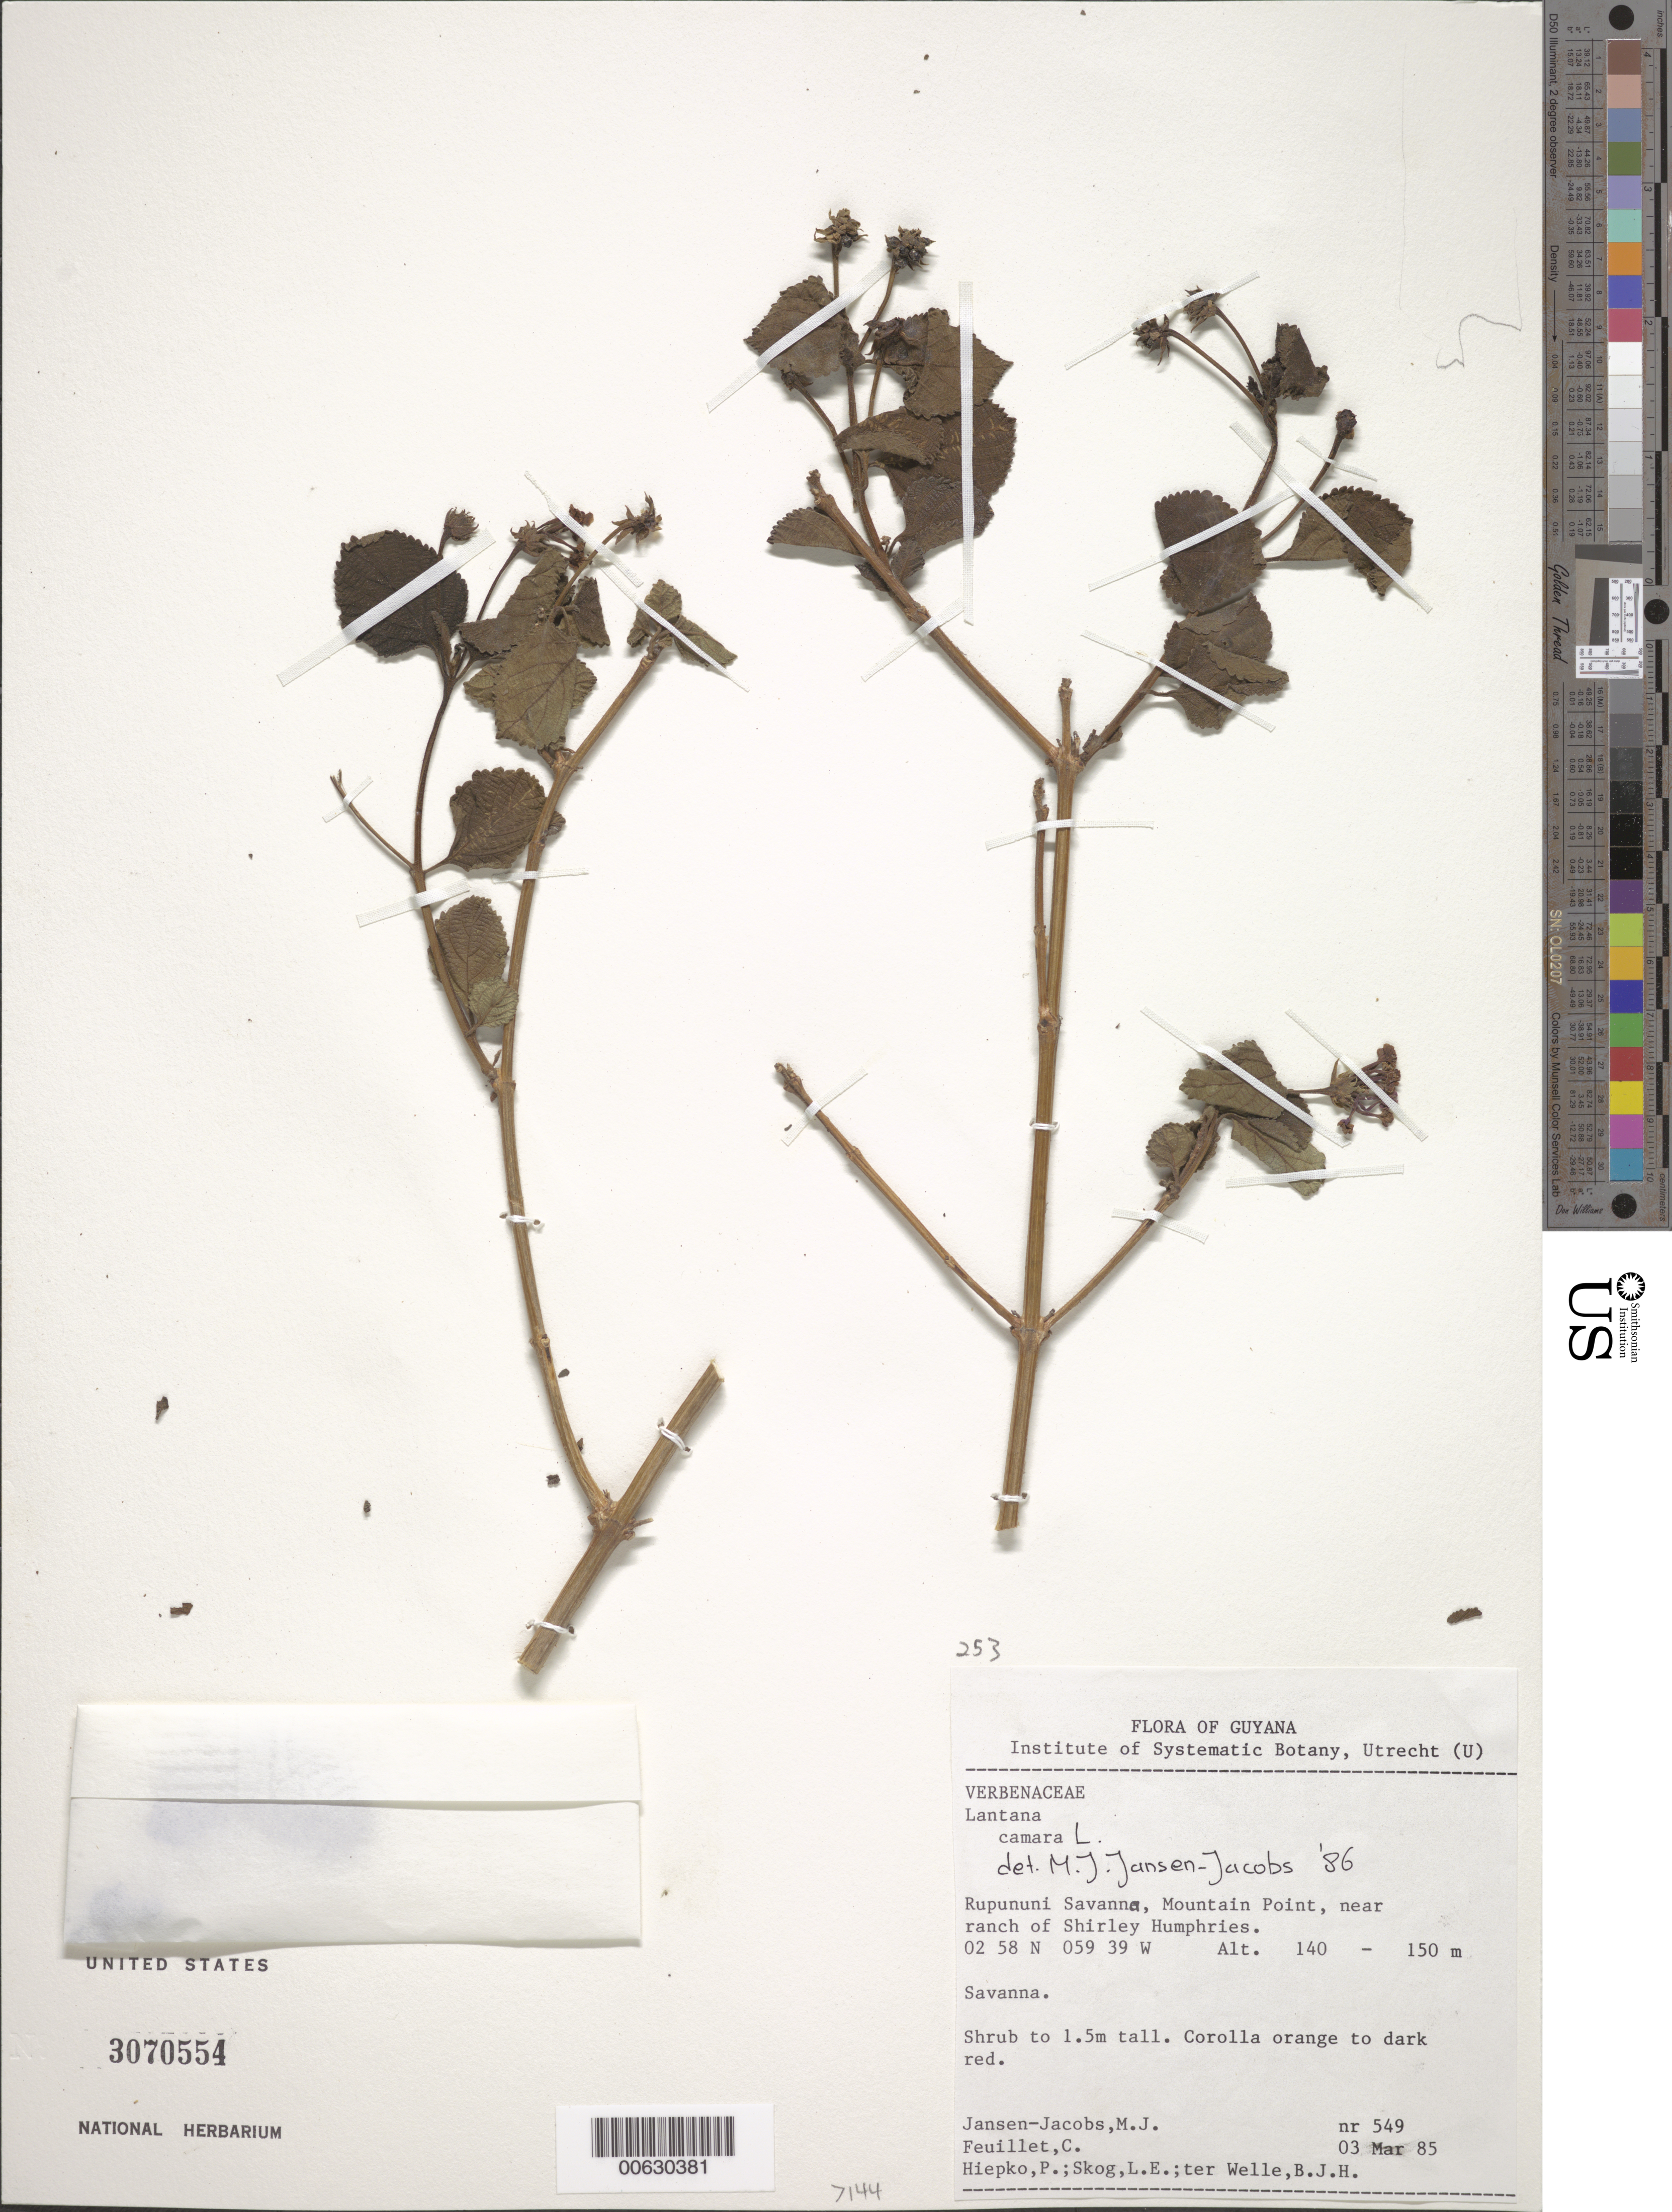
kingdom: Plantae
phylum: Tracheophyta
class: Magnoliopsida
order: Lamiales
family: Verbenaceae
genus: Lantana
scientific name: Lantana camara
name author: L.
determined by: Jansen-Jacobs, M. J., (U), Nationaal Herbarium Nederland, Utrecht University branch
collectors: M. J. Jansen-Jacobs, C. Feuillet, P. H. Hiepko, L. E. Skog & B. Welle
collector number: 549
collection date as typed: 3-Mar-85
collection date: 1985-03-03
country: Guyana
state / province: U. Takutu-U. Essequibo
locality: Rupununi Savanna, Mountain Point, near ranch of Shirley Humphries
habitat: Savanna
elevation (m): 140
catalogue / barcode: US 3070554